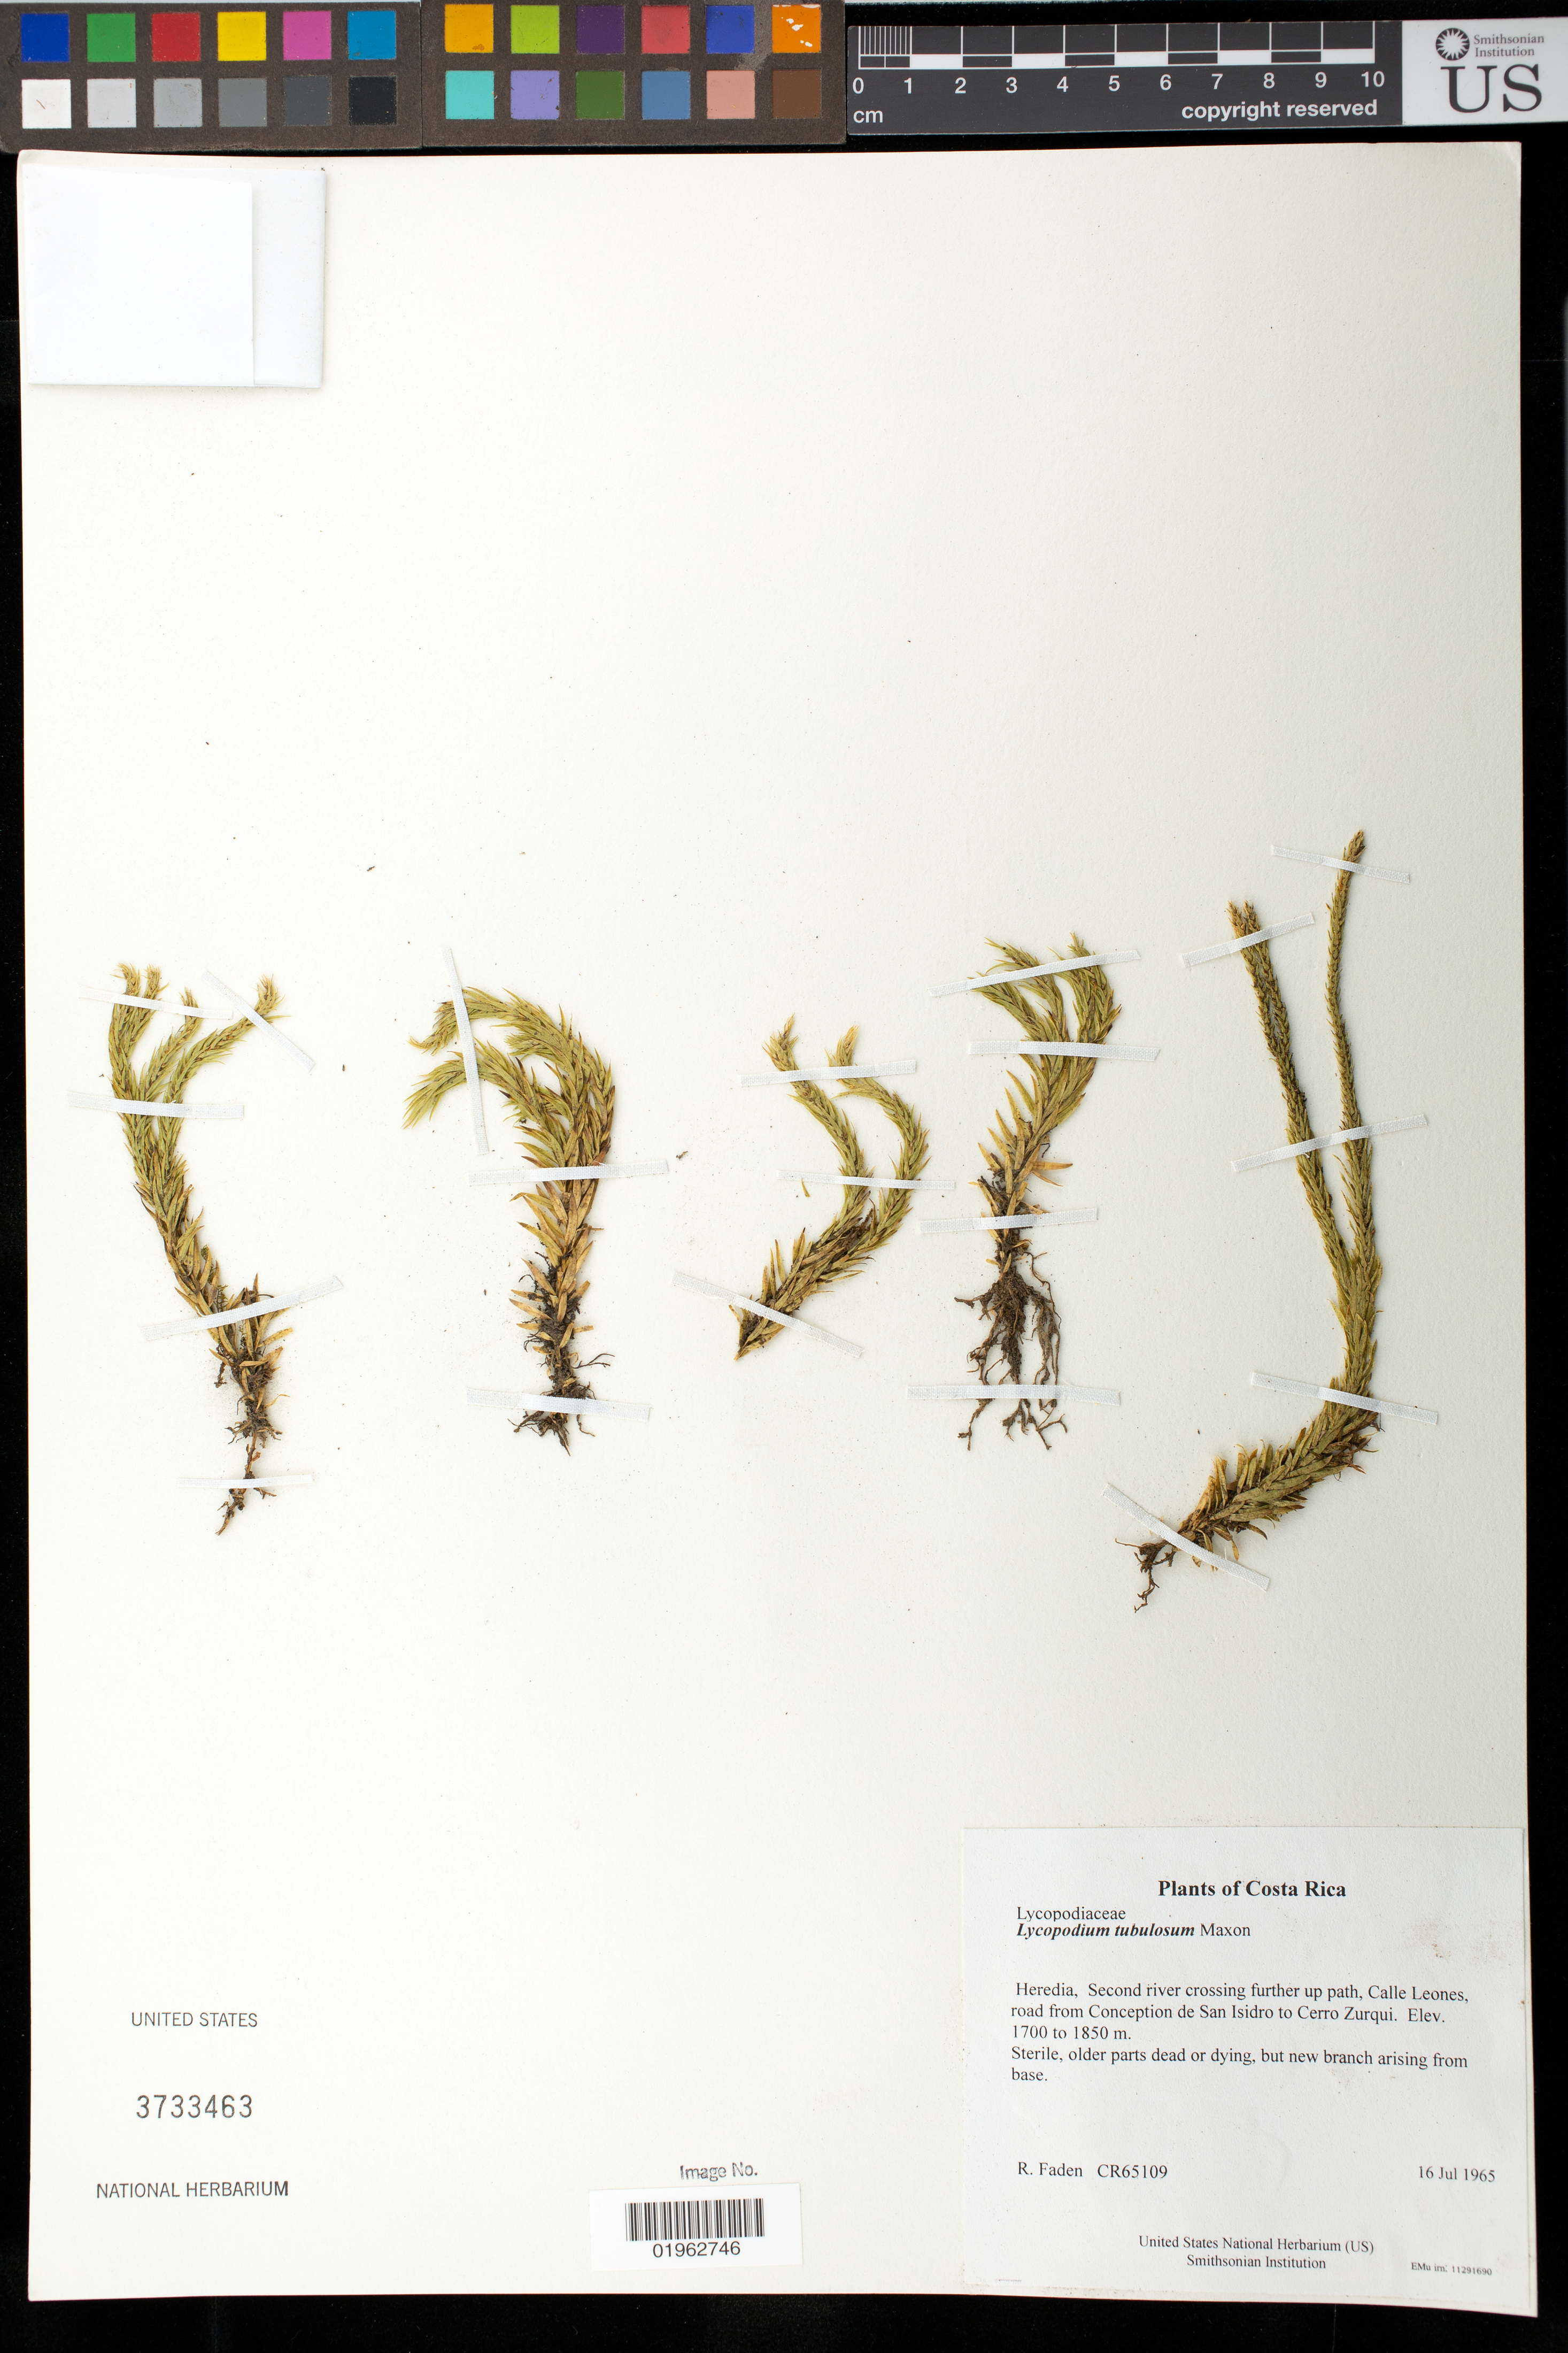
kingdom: Plantae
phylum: Tracheophyta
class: Lycopodiopsida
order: Lycopodiales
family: Lycopodiaceae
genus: Phlegmariurus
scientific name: Phlegmariurus tubulosus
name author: (Maxon) B. Øllg.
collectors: R. B. Faden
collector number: CR65109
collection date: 1965-07-16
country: Costa Rica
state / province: Heredia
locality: Second river crossing further up path, Calle Leones, road from Conception de San Isidro to Cerro Zurqui.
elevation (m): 1700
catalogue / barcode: US 3733463